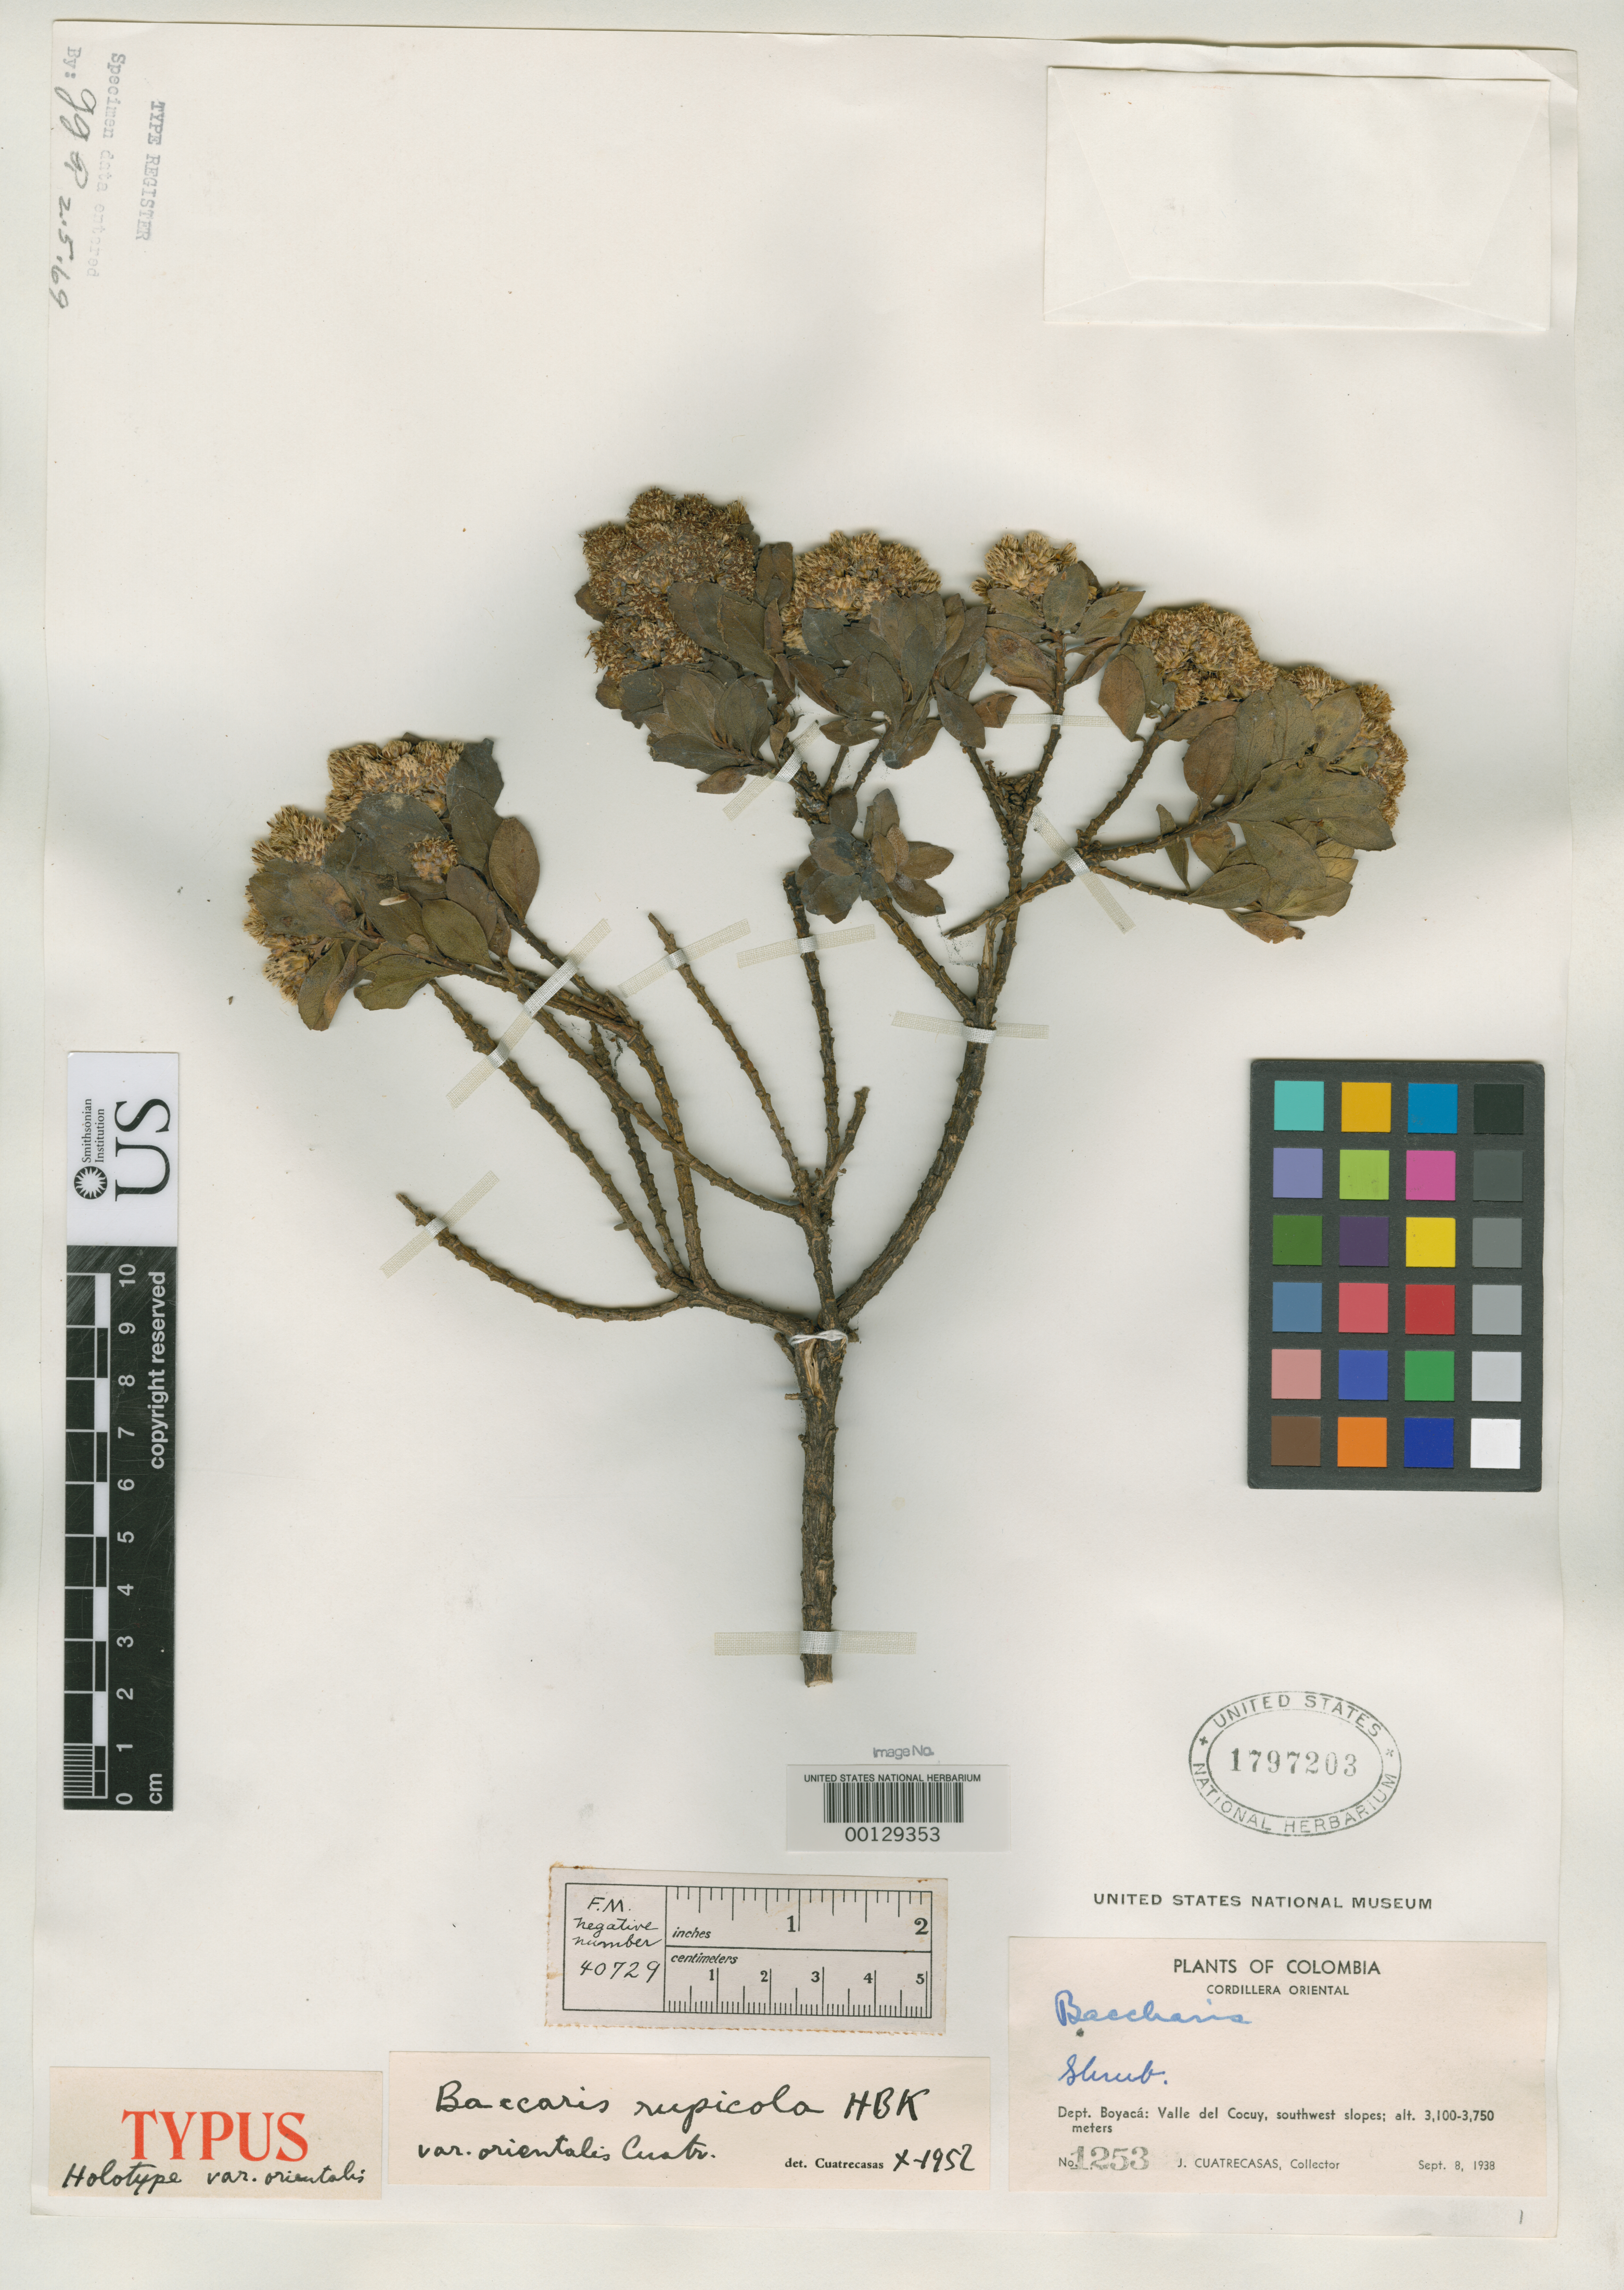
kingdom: Plantae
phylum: Tracheophyta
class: Magnoliopsida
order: Asterales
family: Asteraceae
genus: Baccharis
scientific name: Baccharis rupicola var. orientalis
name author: Cuatrec.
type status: Holotype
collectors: J. Cuatrecasas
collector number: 1253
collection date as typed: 08 Sep 1938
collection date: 1938-09-08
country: Colombia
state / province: Boyacá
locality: Valle del Cocuy.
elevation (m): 3100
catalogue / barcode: US 1797203